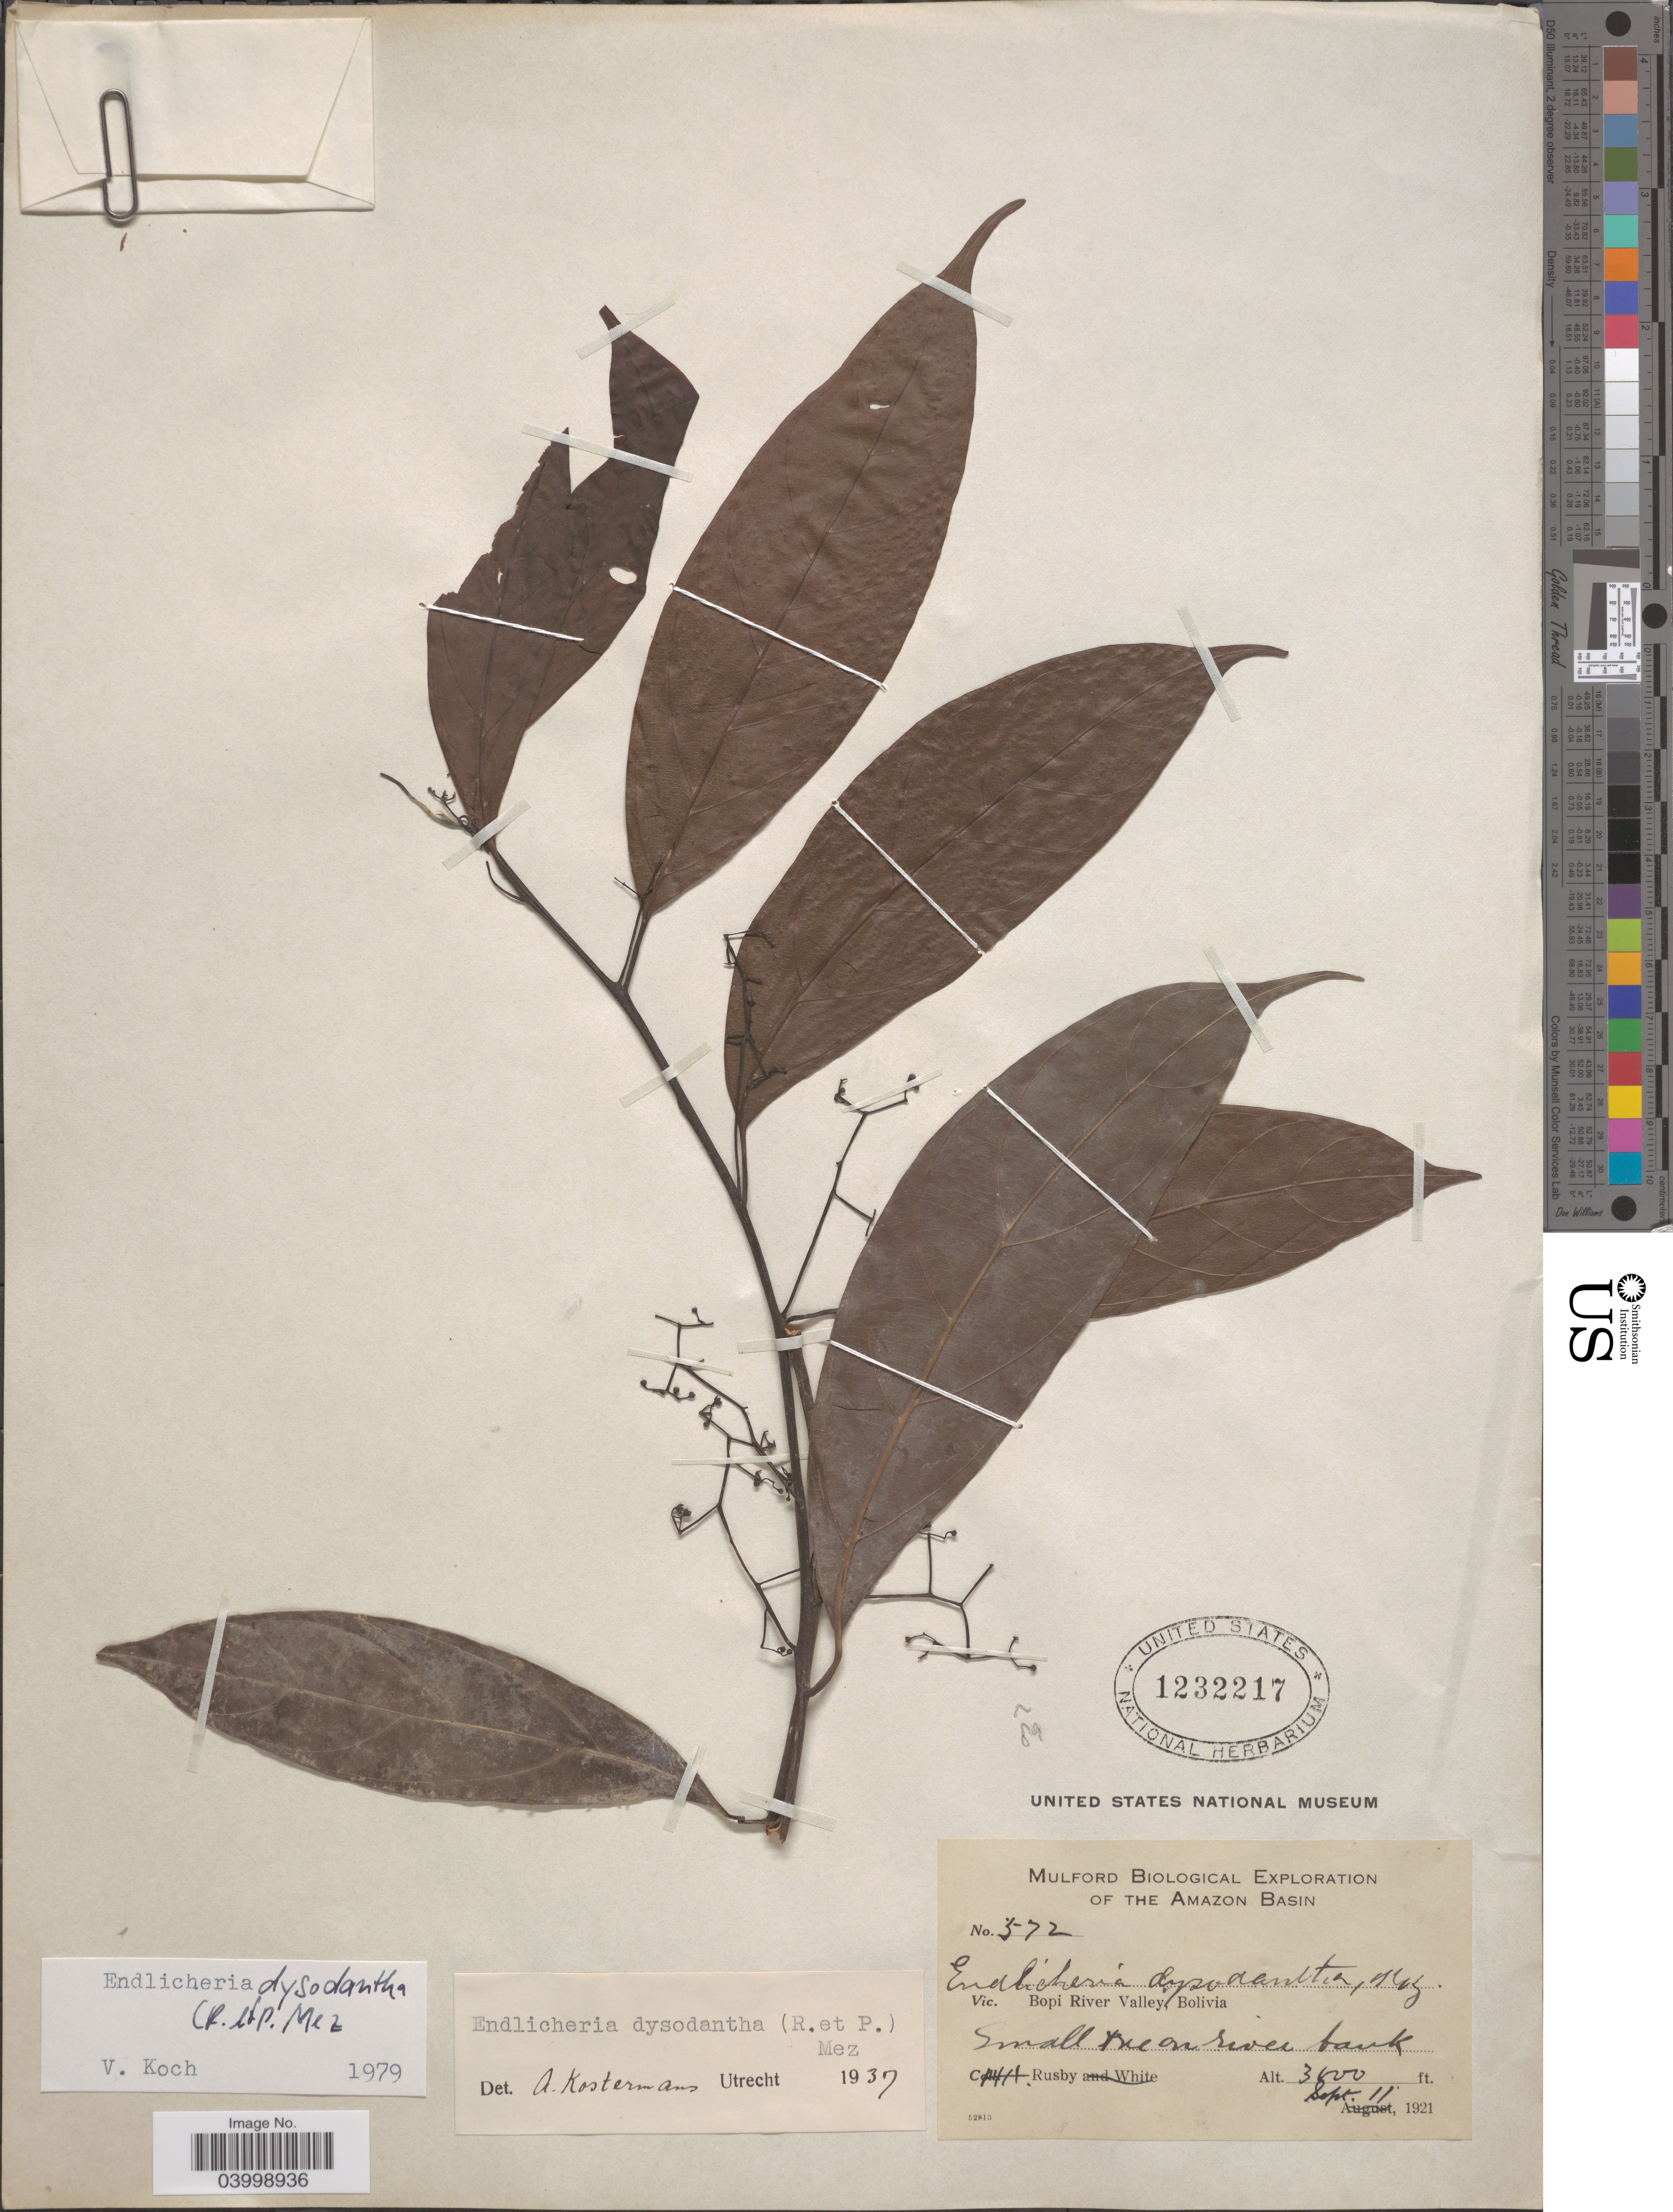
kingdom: Plantae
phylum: Tracheophyta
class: Magnoliopsida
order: Laurales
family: Lauraceae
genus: Endlicheria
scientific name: Endlicheria dysodantha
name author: Mez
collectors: H. H. Rusby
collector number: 572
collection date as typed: Sept 11, 1921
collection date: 1921-09-11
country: Bolivia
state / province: La Paz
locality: Bopi River Valley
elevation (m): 914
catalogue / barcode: US 1232217